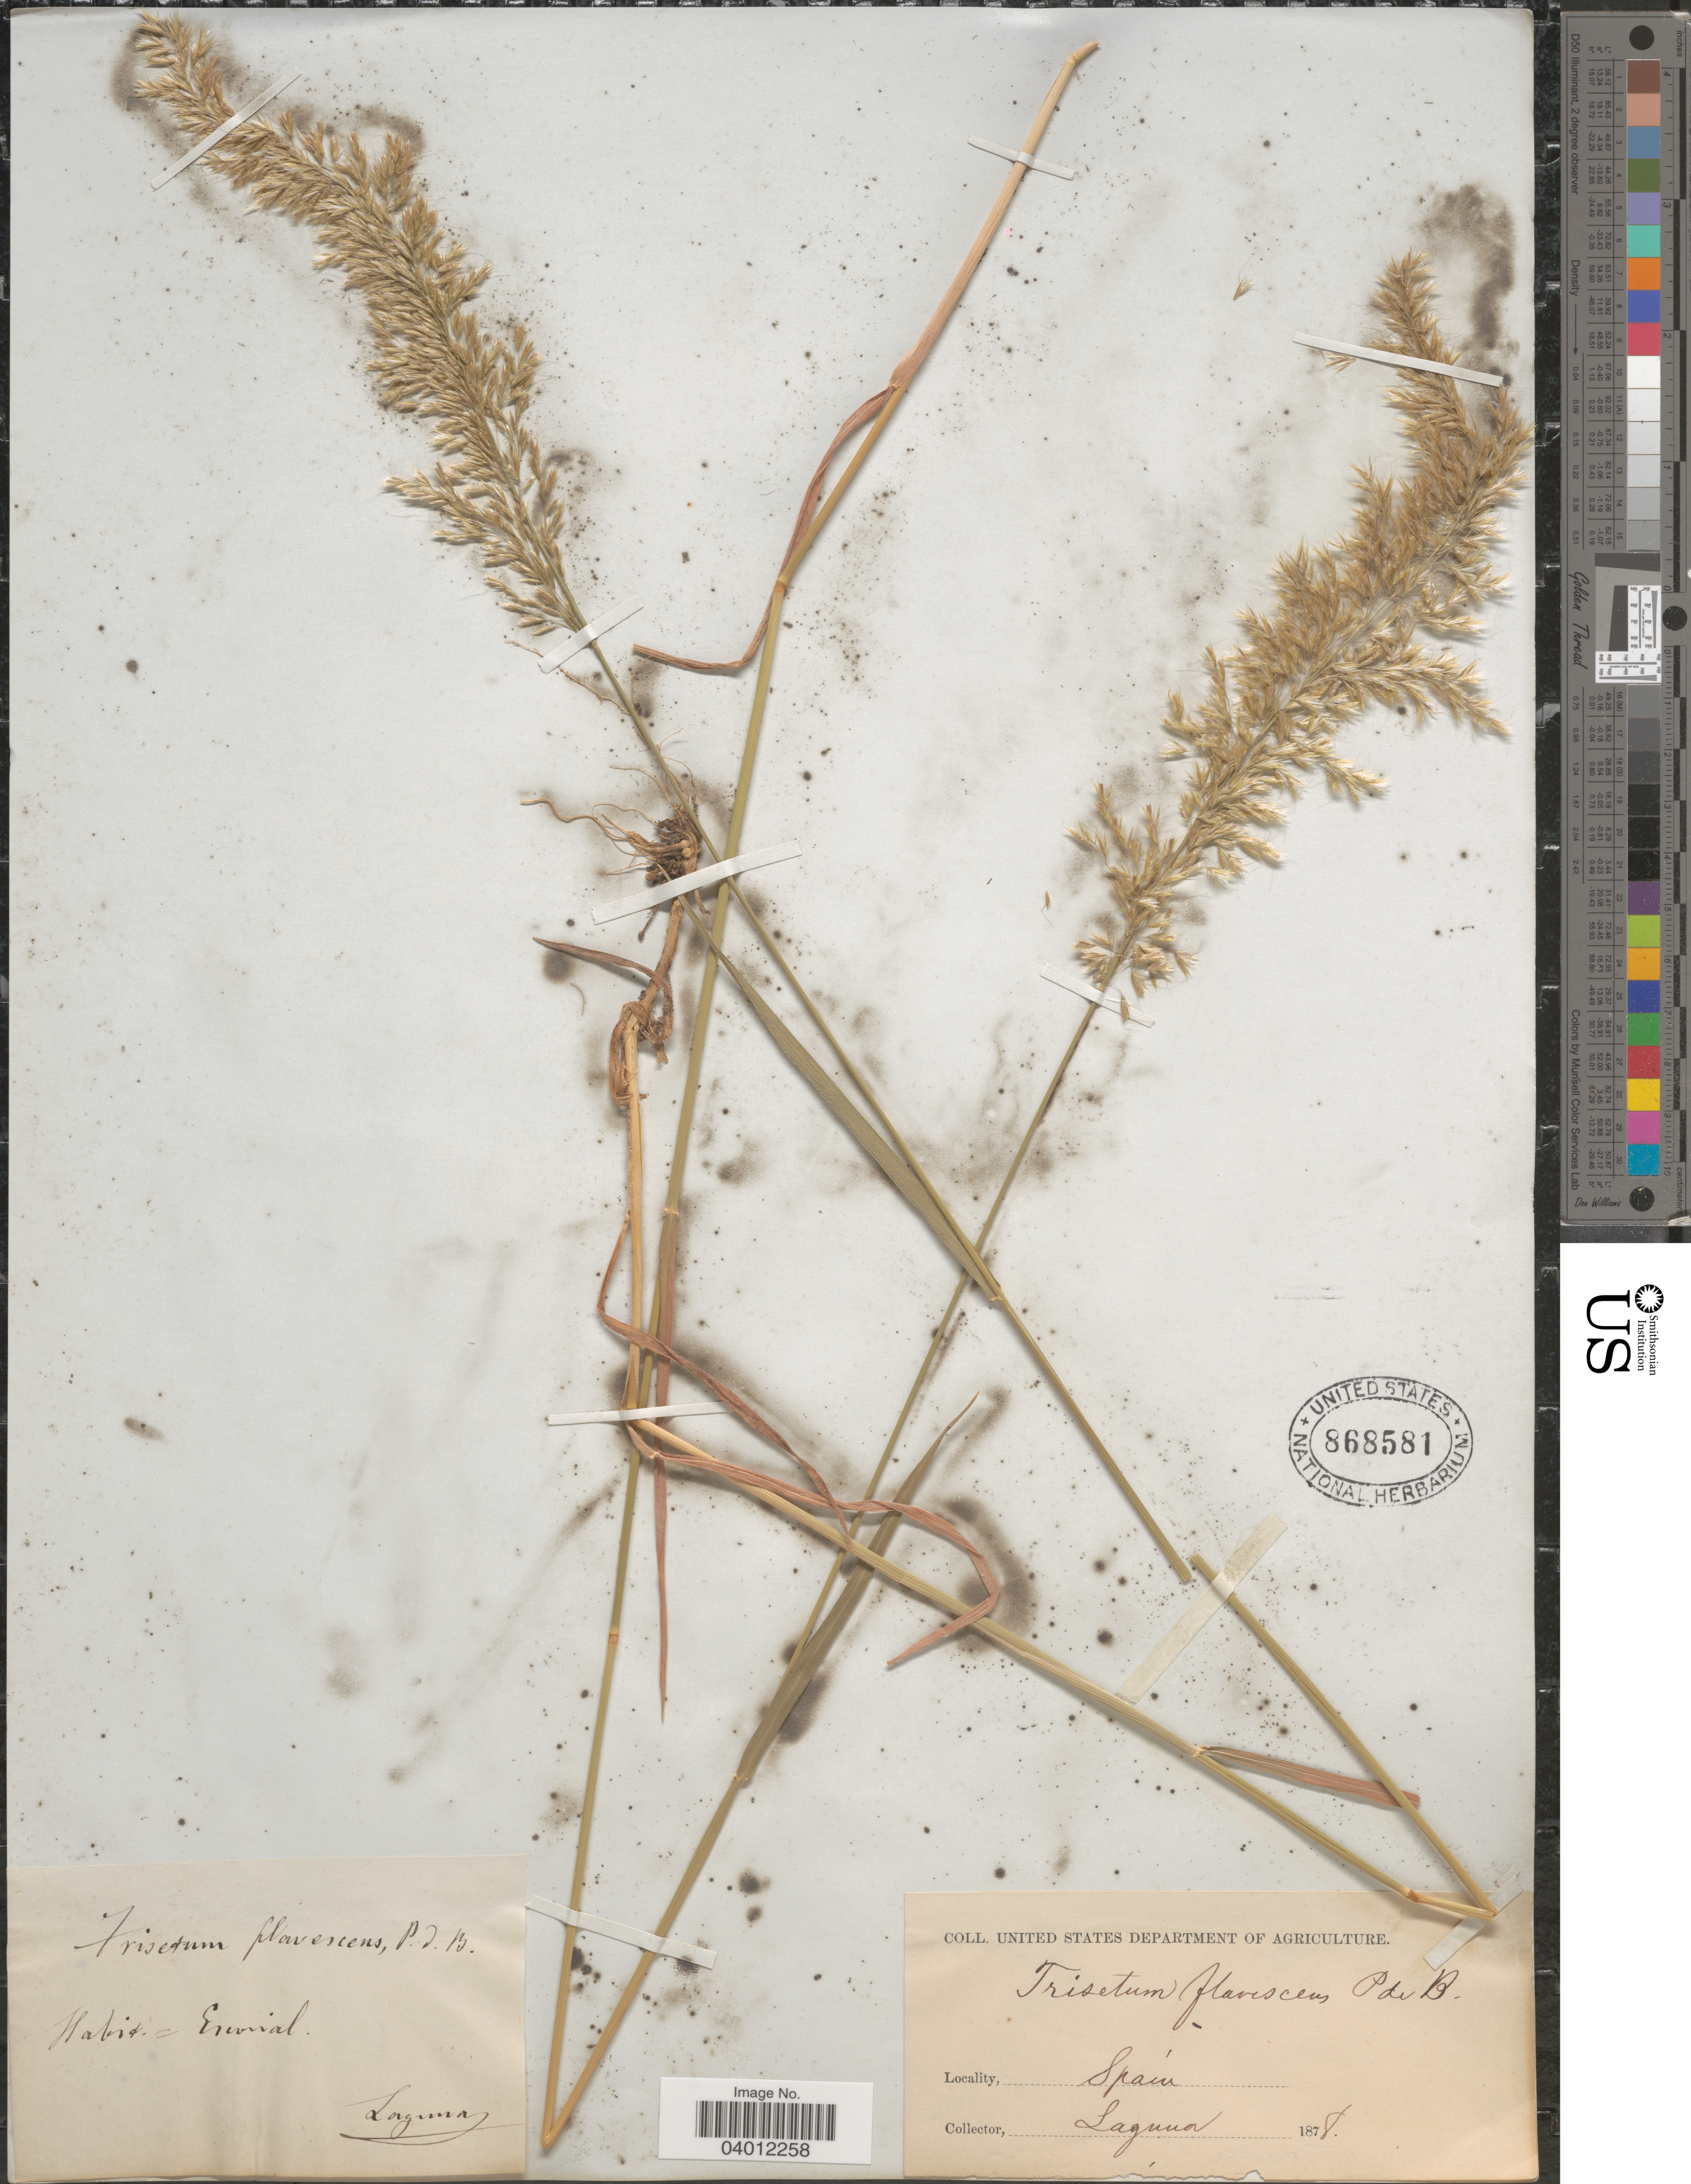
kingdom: Plantae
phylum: Tracheophyta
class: Liliopsida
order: Poales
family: Poaceae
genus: Trisetum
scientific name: Trisetum flavescens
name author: (L.) P. Beauv.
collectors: -. Laguna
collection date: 1878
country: Spain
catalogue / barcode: US 868581